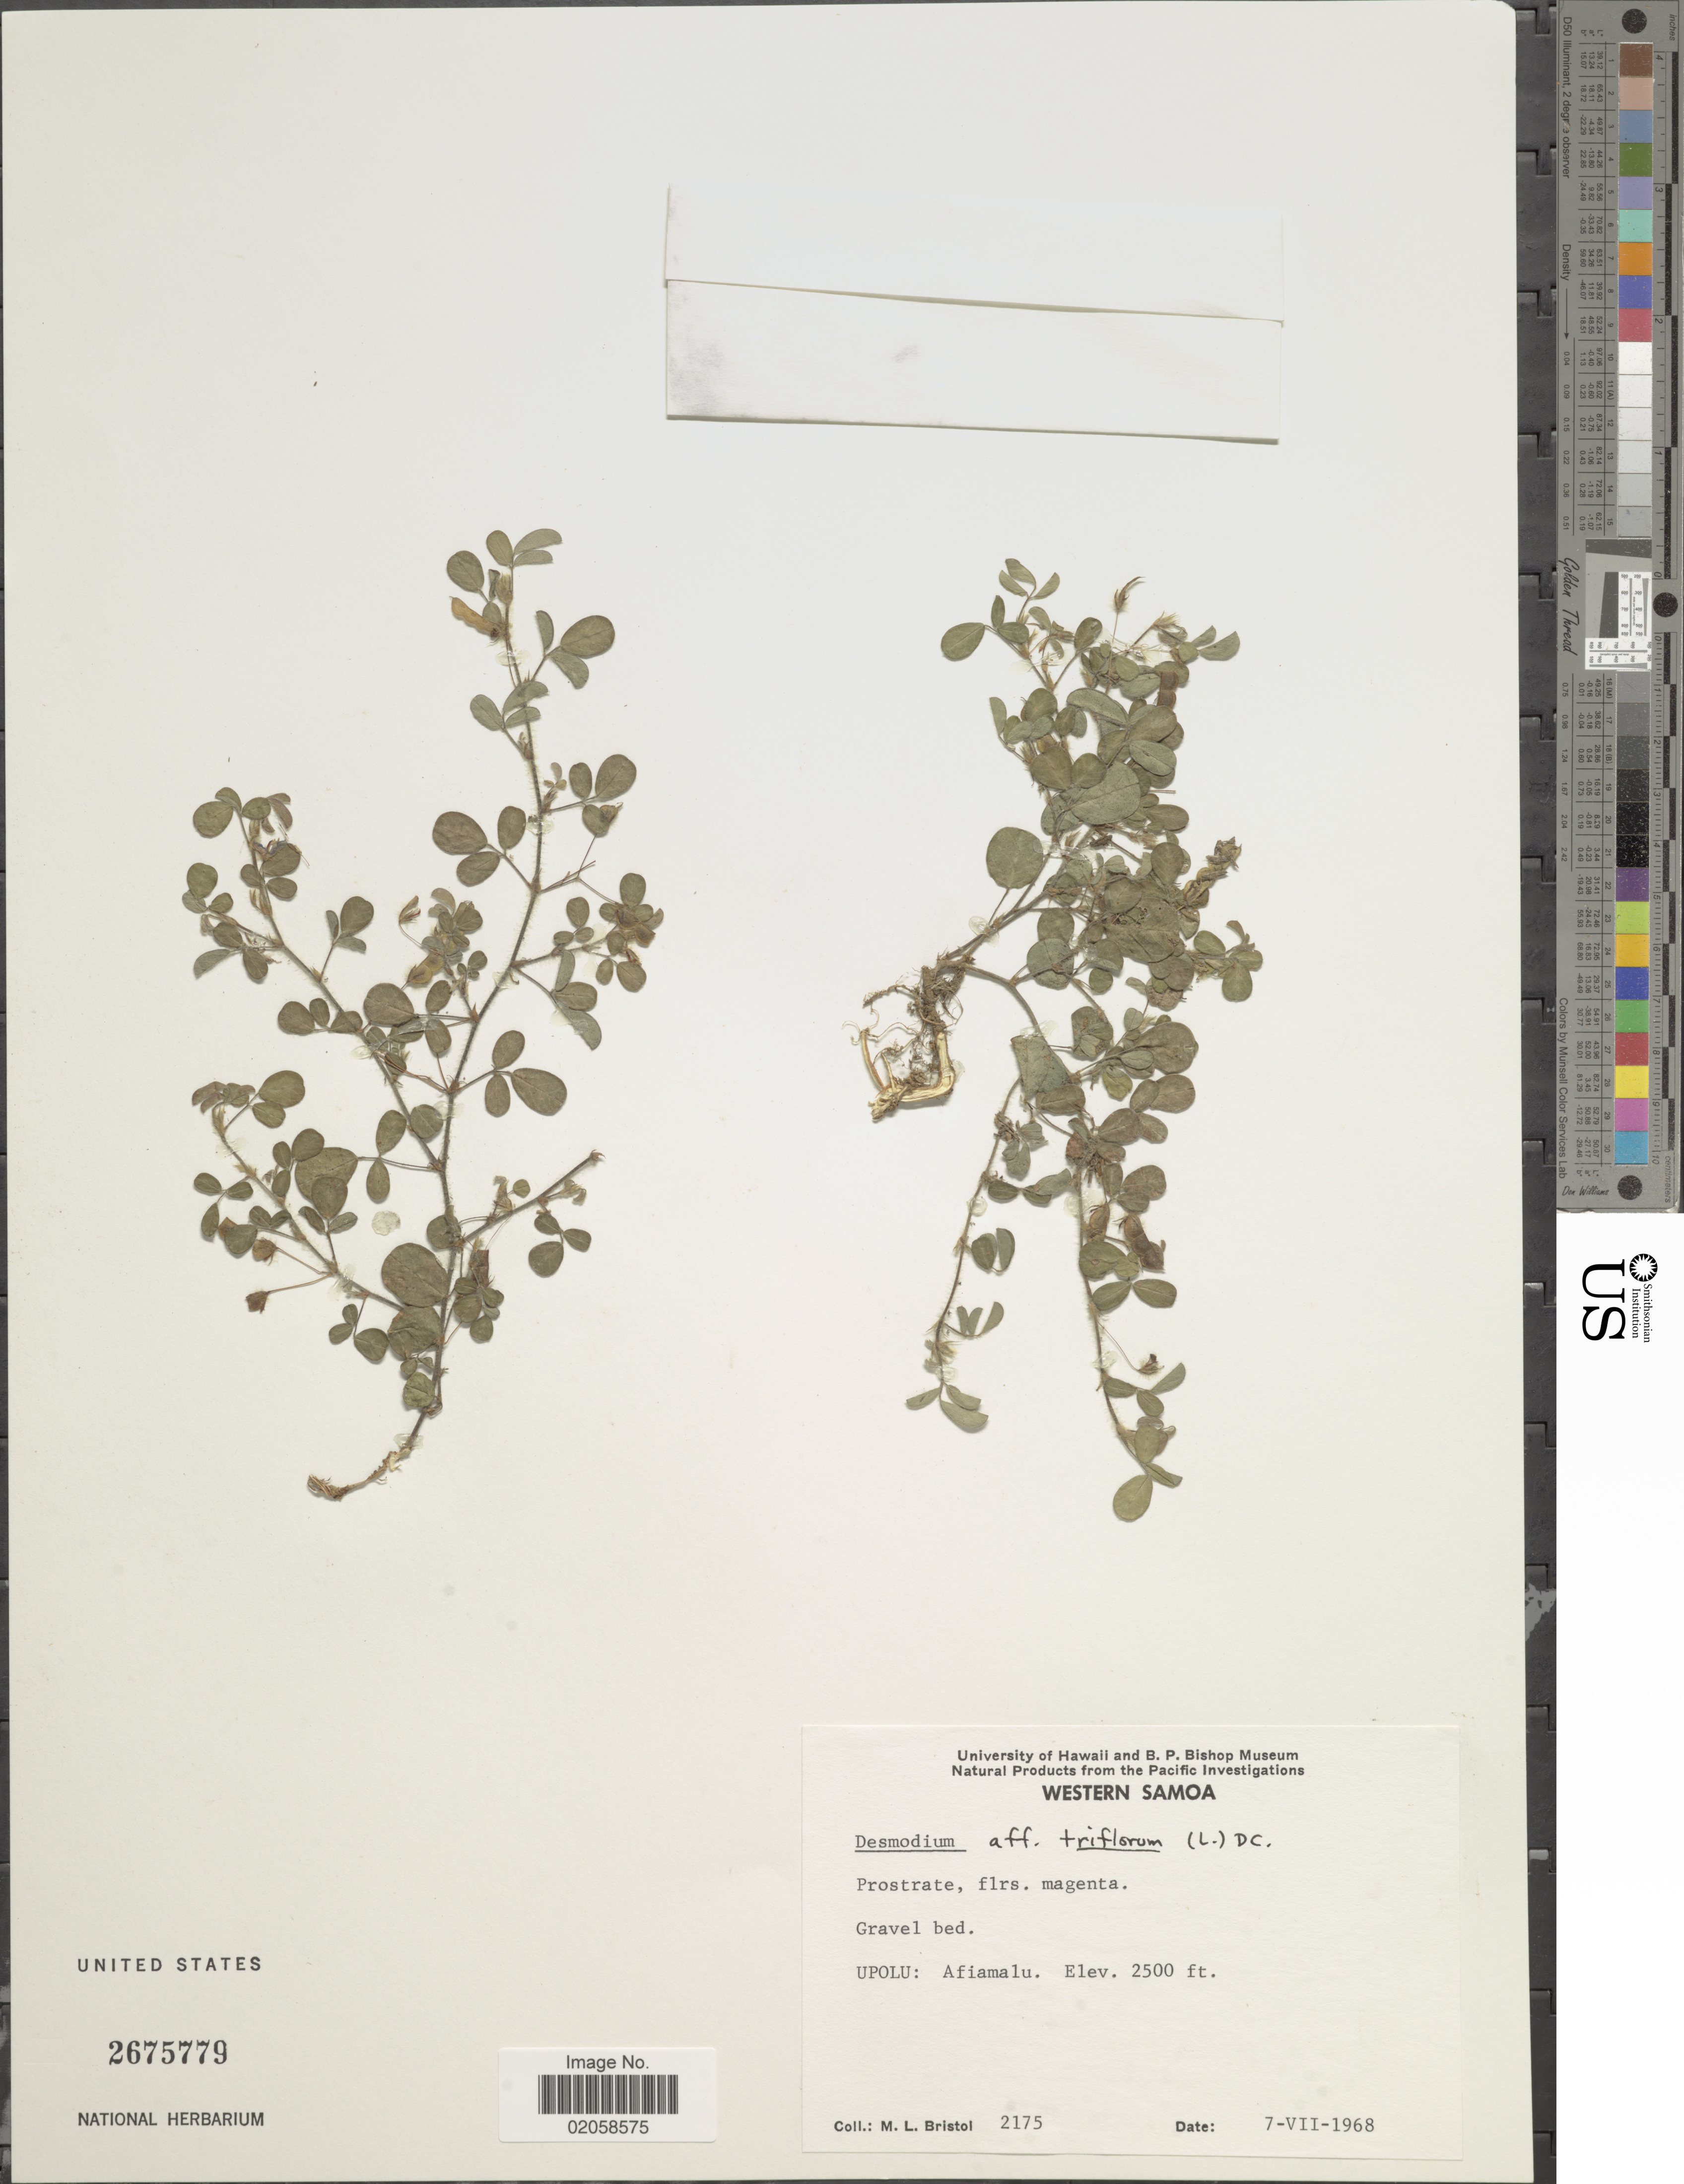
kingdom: Plantae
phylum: Tracheophyta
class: Magnoliopsida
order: Fabales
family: Fabaceae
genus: Grona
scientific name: Grona heterophylla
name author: (Willd.) H. Ohashi & K. Ohashi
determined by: Strong, Mark T., (BOT), Smithsonian Institution - National Museum of Natural History (UNITED STATES)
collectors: M. L. Bristol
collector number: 2175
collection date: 1968-07-07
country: Samoa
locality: Upolu: Afiamalu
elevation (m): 762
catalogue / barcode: US 2675779